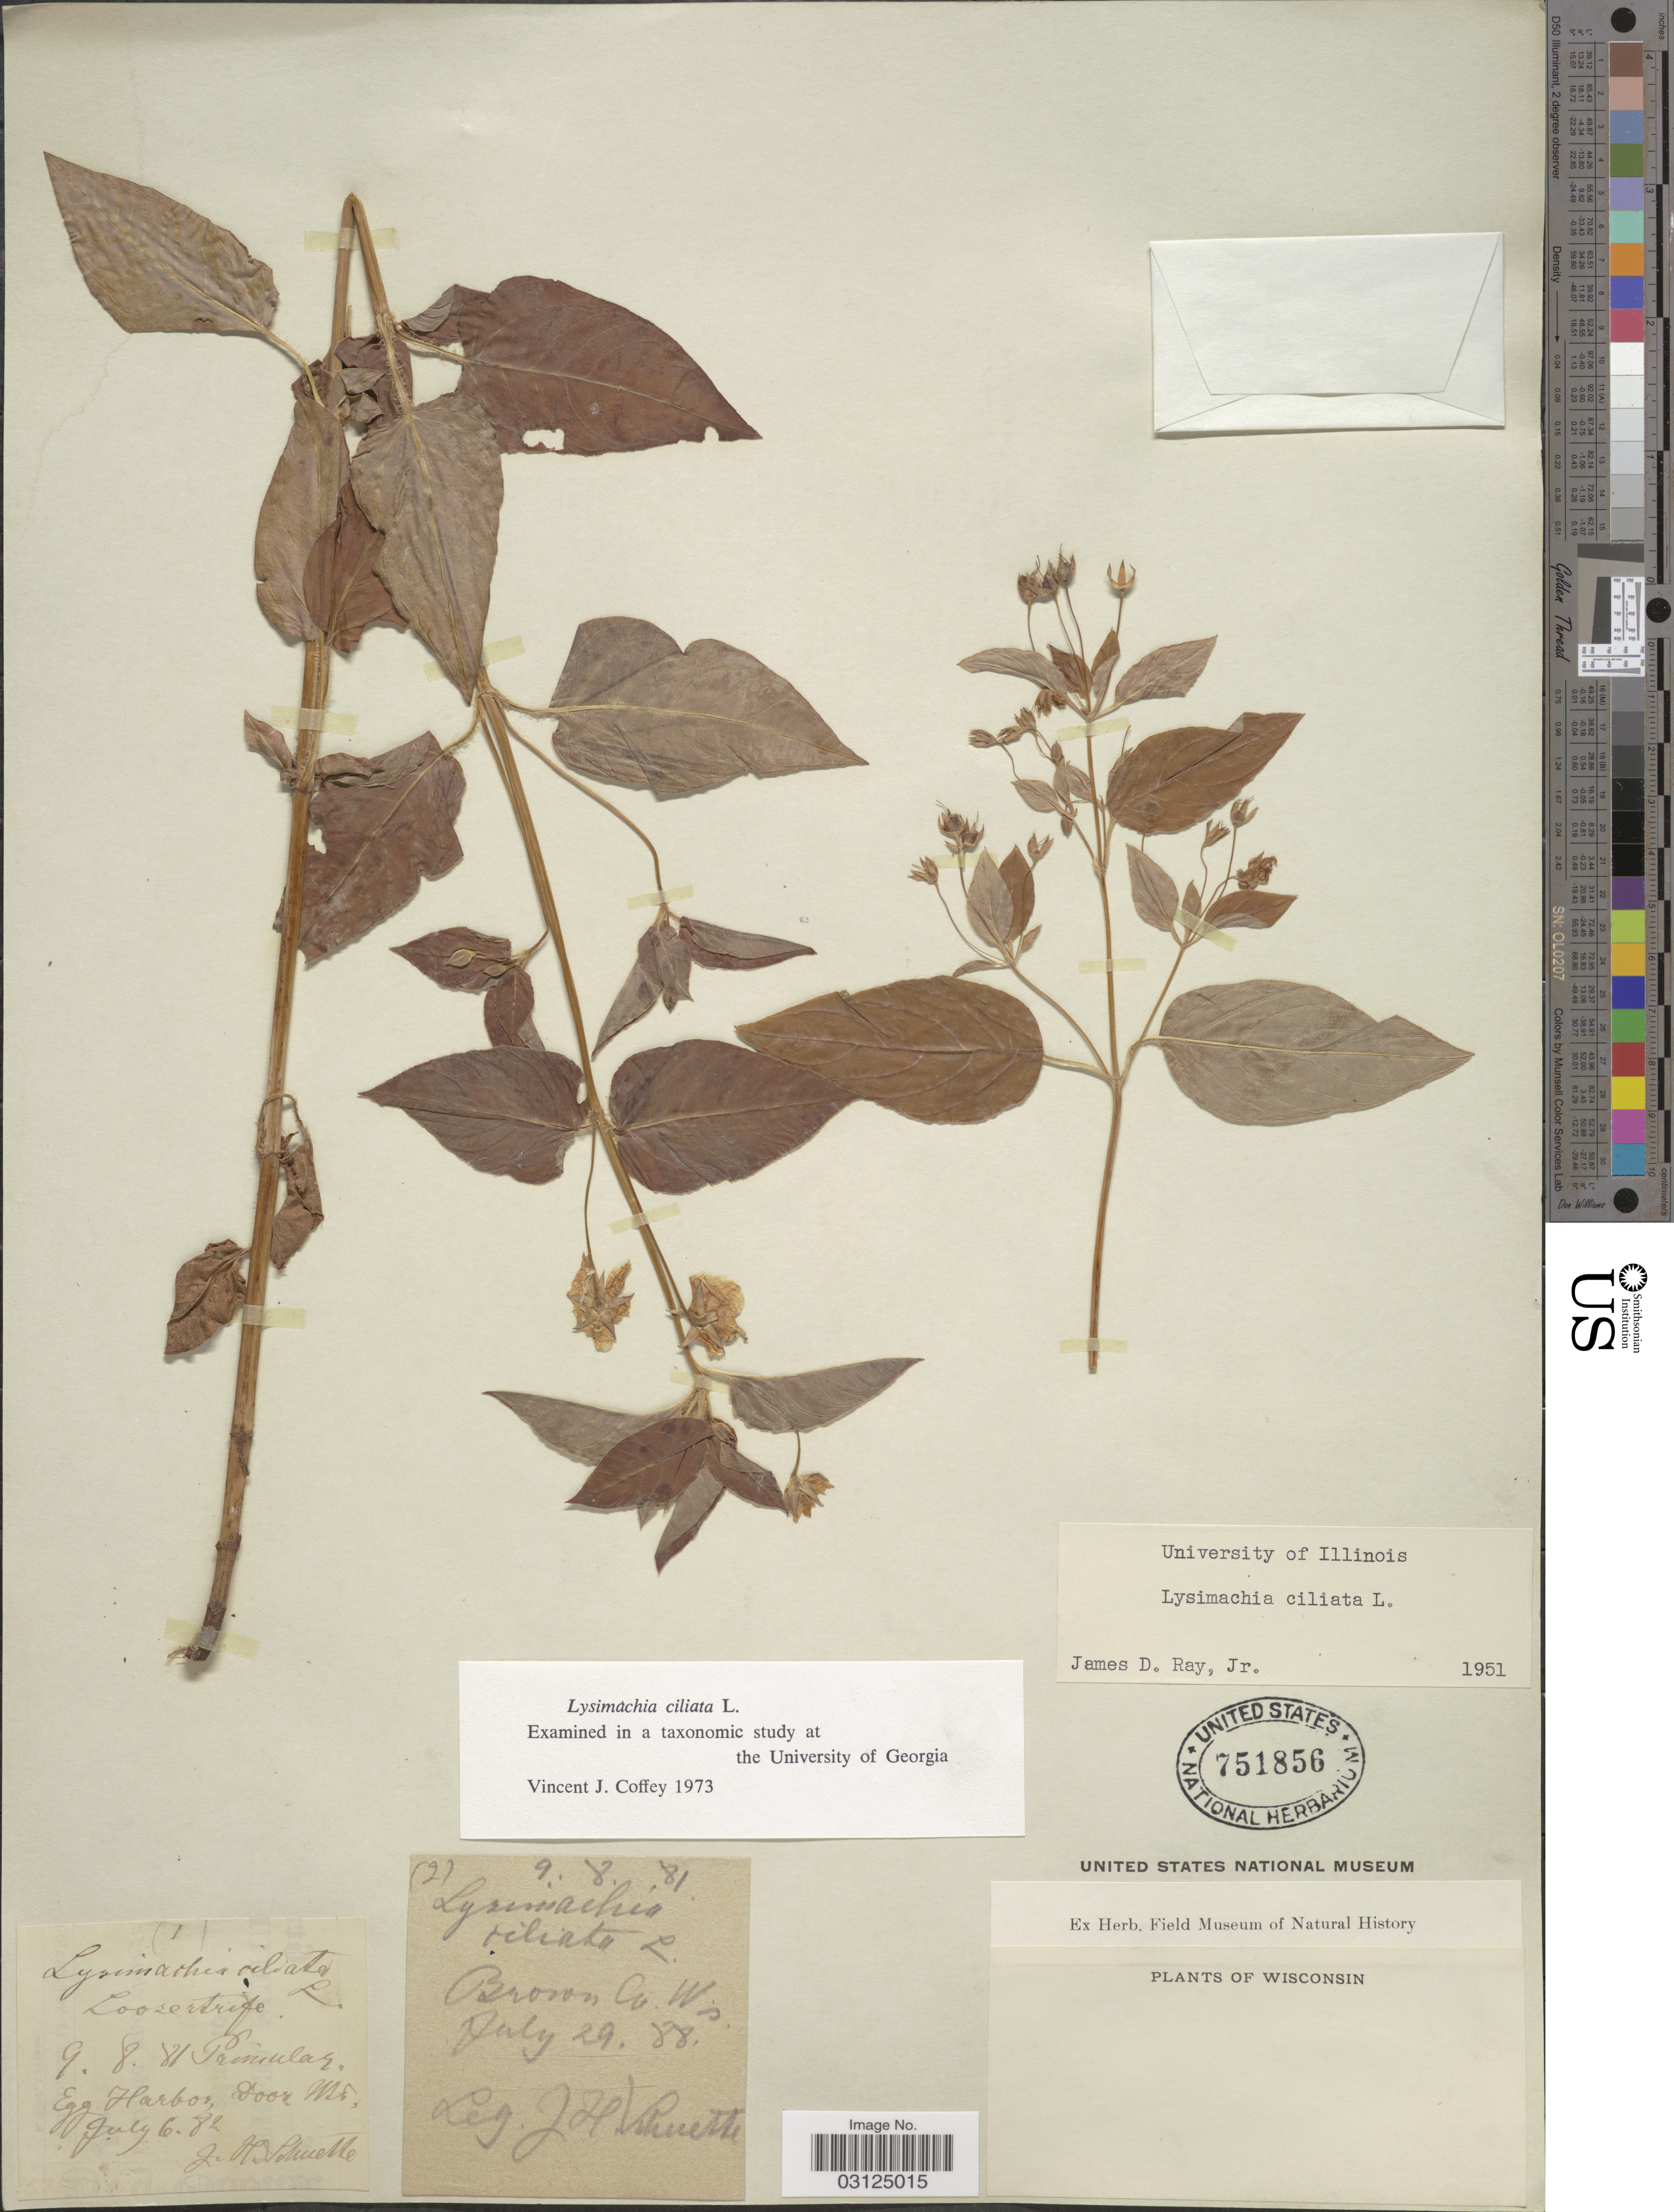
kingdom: Plantae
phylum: Tracheophyta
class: Magnoliopsida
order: Ericales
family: Primulaceae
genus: Lysimachia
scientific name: Lysimachia ciliata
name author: L.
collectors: J. H. Schuette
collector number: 1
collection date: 1882-07-06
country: United States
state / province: Wisconsin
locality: Egg Harbor, Door.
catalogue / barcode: US 751856-2